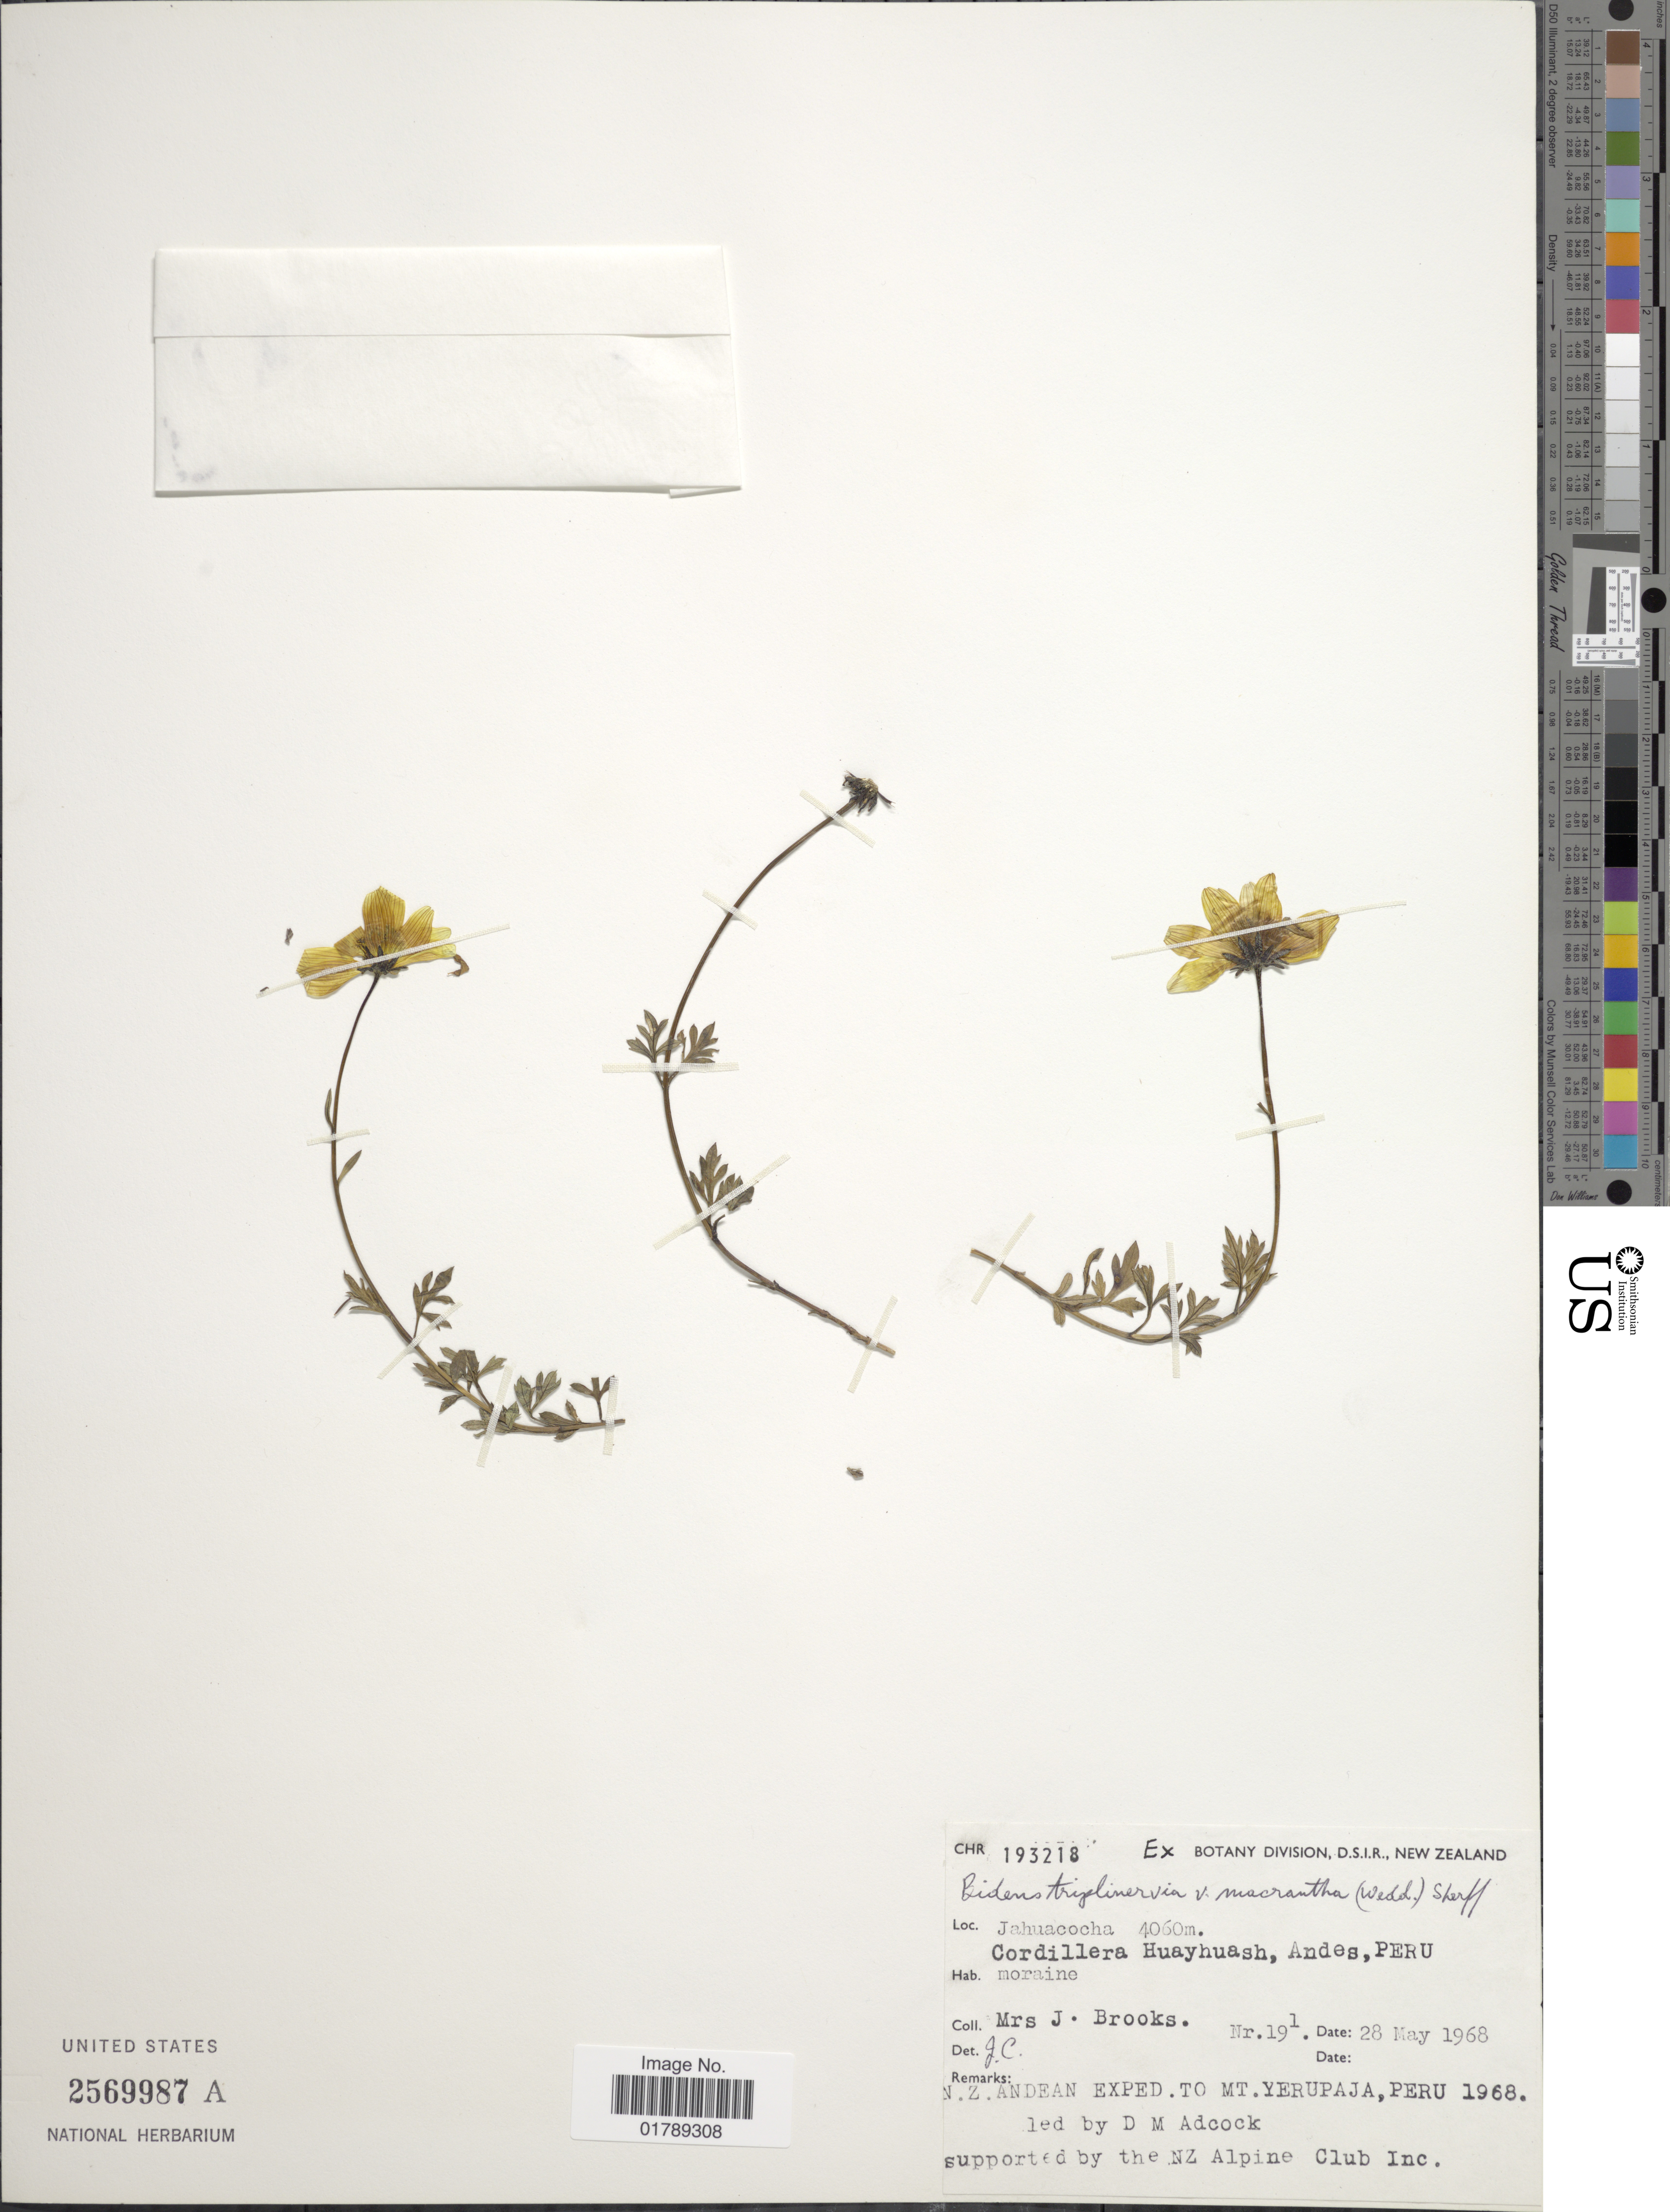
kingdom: Plantae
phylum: Tracheophyta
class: Magnoliopsida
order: Asterales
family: Asteraceae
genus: Bidens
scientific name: Bidens triplinervia var. macrantha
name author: (Wedd.) Sherff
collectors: J. Brooks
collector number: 191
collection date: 1968-05-28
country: Peru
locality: Jahuacocha. Cordillera Huayhuash, Andess. Mt. Yerupaja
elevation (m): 4060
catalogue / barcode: US 2569987A